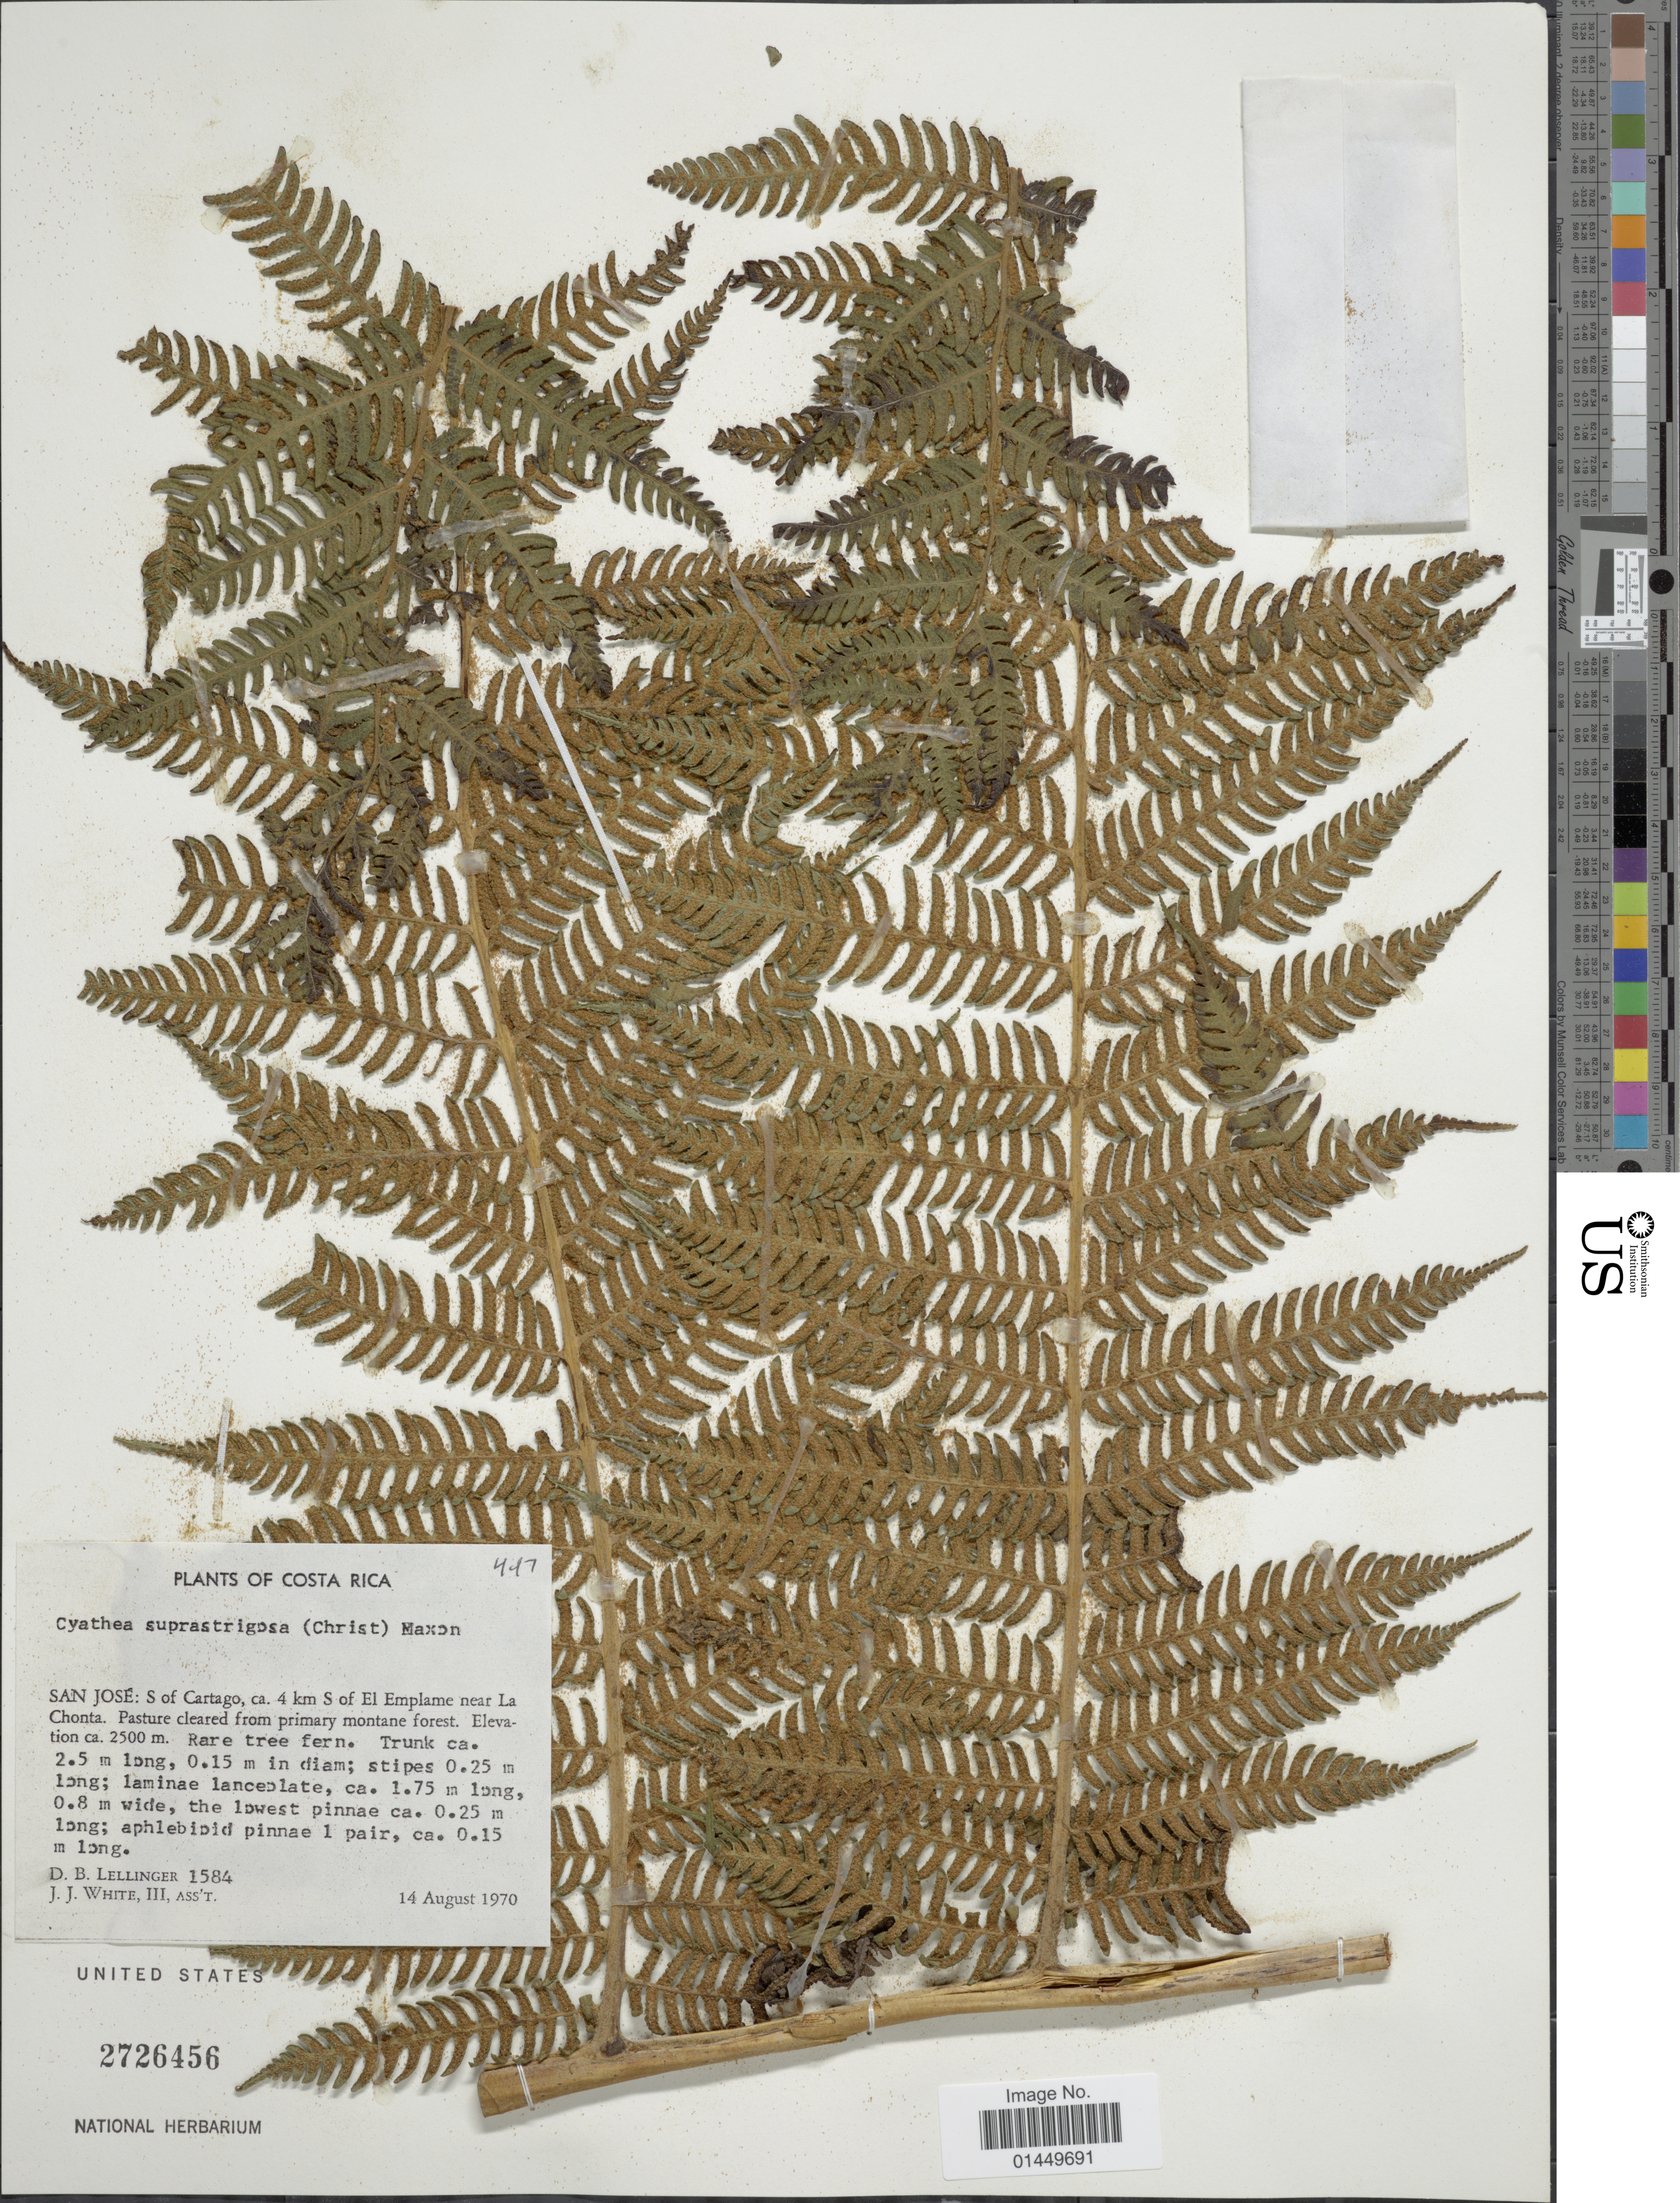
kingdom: Plantae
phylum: Tracheophyta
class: Polypodiopsida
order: Cyatheales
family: Cyatheaceae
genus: Cyathea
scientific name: Cyathea suprastrigosa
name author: (Christ) Maxon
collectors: D. B. Lellinger & J. J. White III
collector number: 1584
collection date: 1970-08-14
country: Costa Rica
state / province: San José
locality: San Jose: S of Cartago, 4 km S of El Empalme near la Chonta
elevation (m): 2500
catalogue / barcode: US 2726456